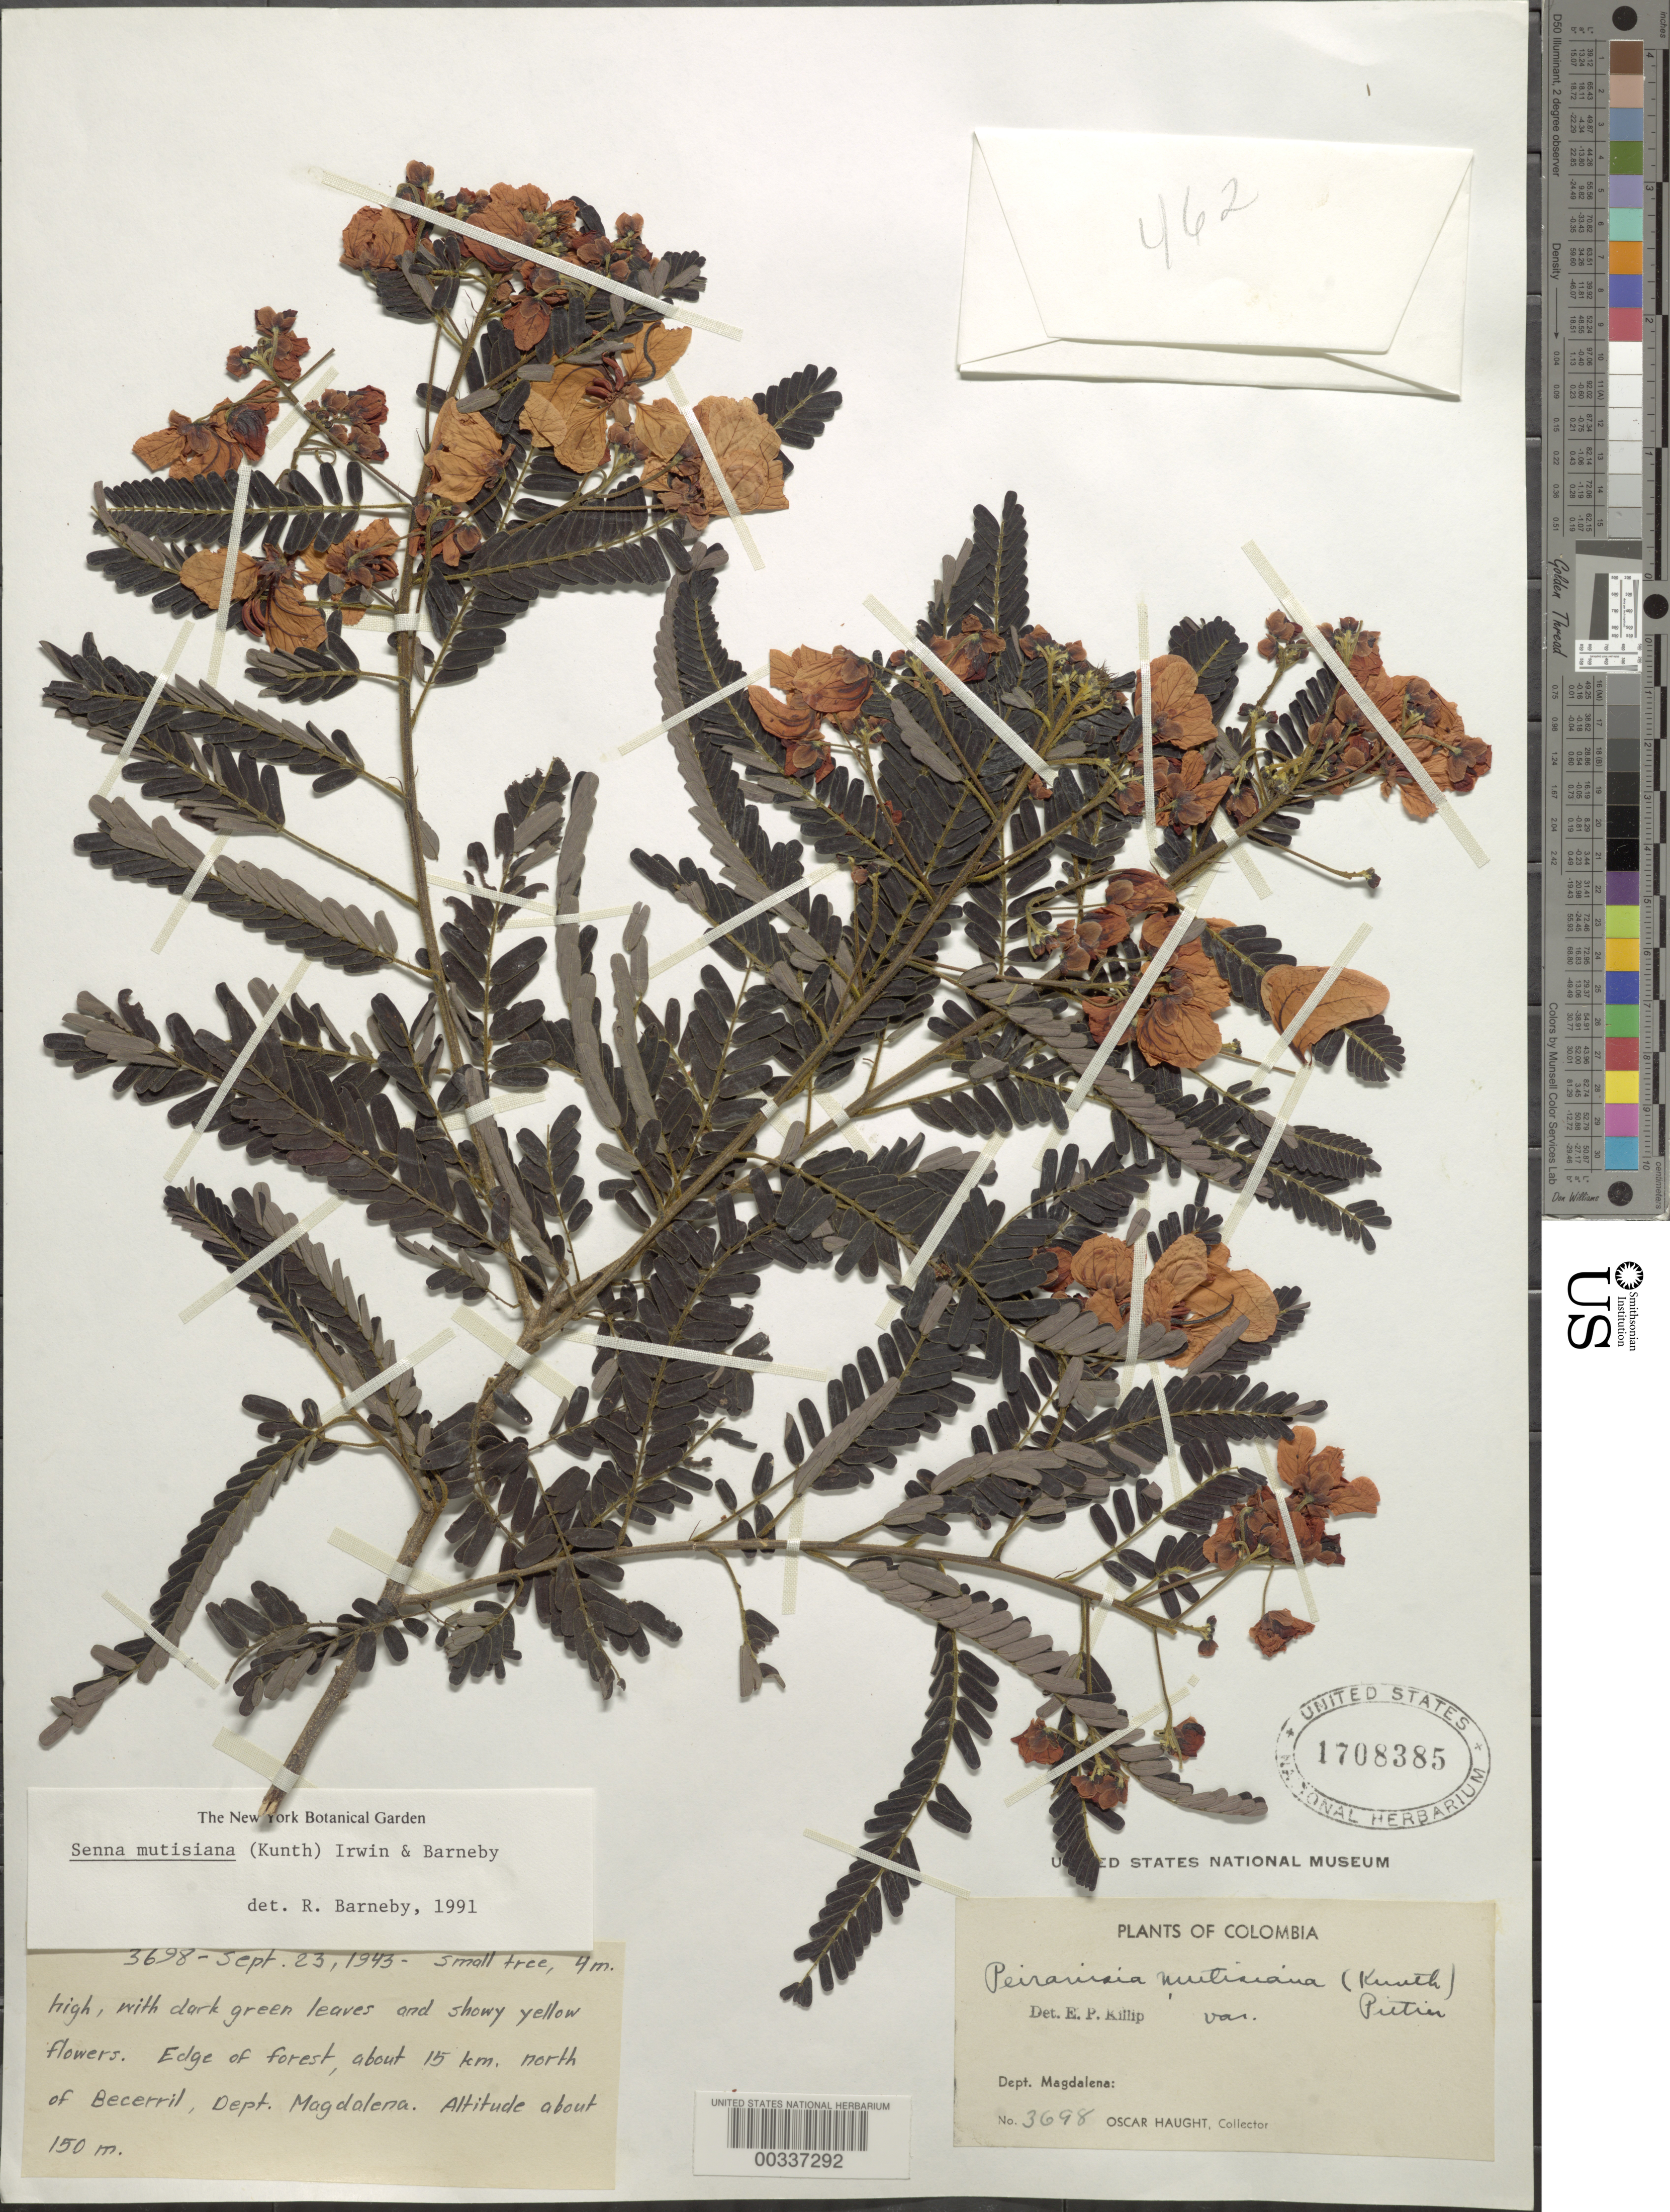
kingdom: Plantae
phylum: Tracheophyta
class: Magnoliopsida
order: Fabales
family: Fabaceae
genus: Senna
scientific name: Senna mutisiana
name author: (Kunth) H.S. Irwin & Barneby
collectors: O. L. Haught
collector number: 3698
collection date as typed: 23 Sep 1943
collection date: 1943-09-23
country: Colombia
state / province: Magdalena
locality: About 15 km N of becerril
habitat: Edge of forest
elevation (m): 150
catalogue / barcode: US 1708385